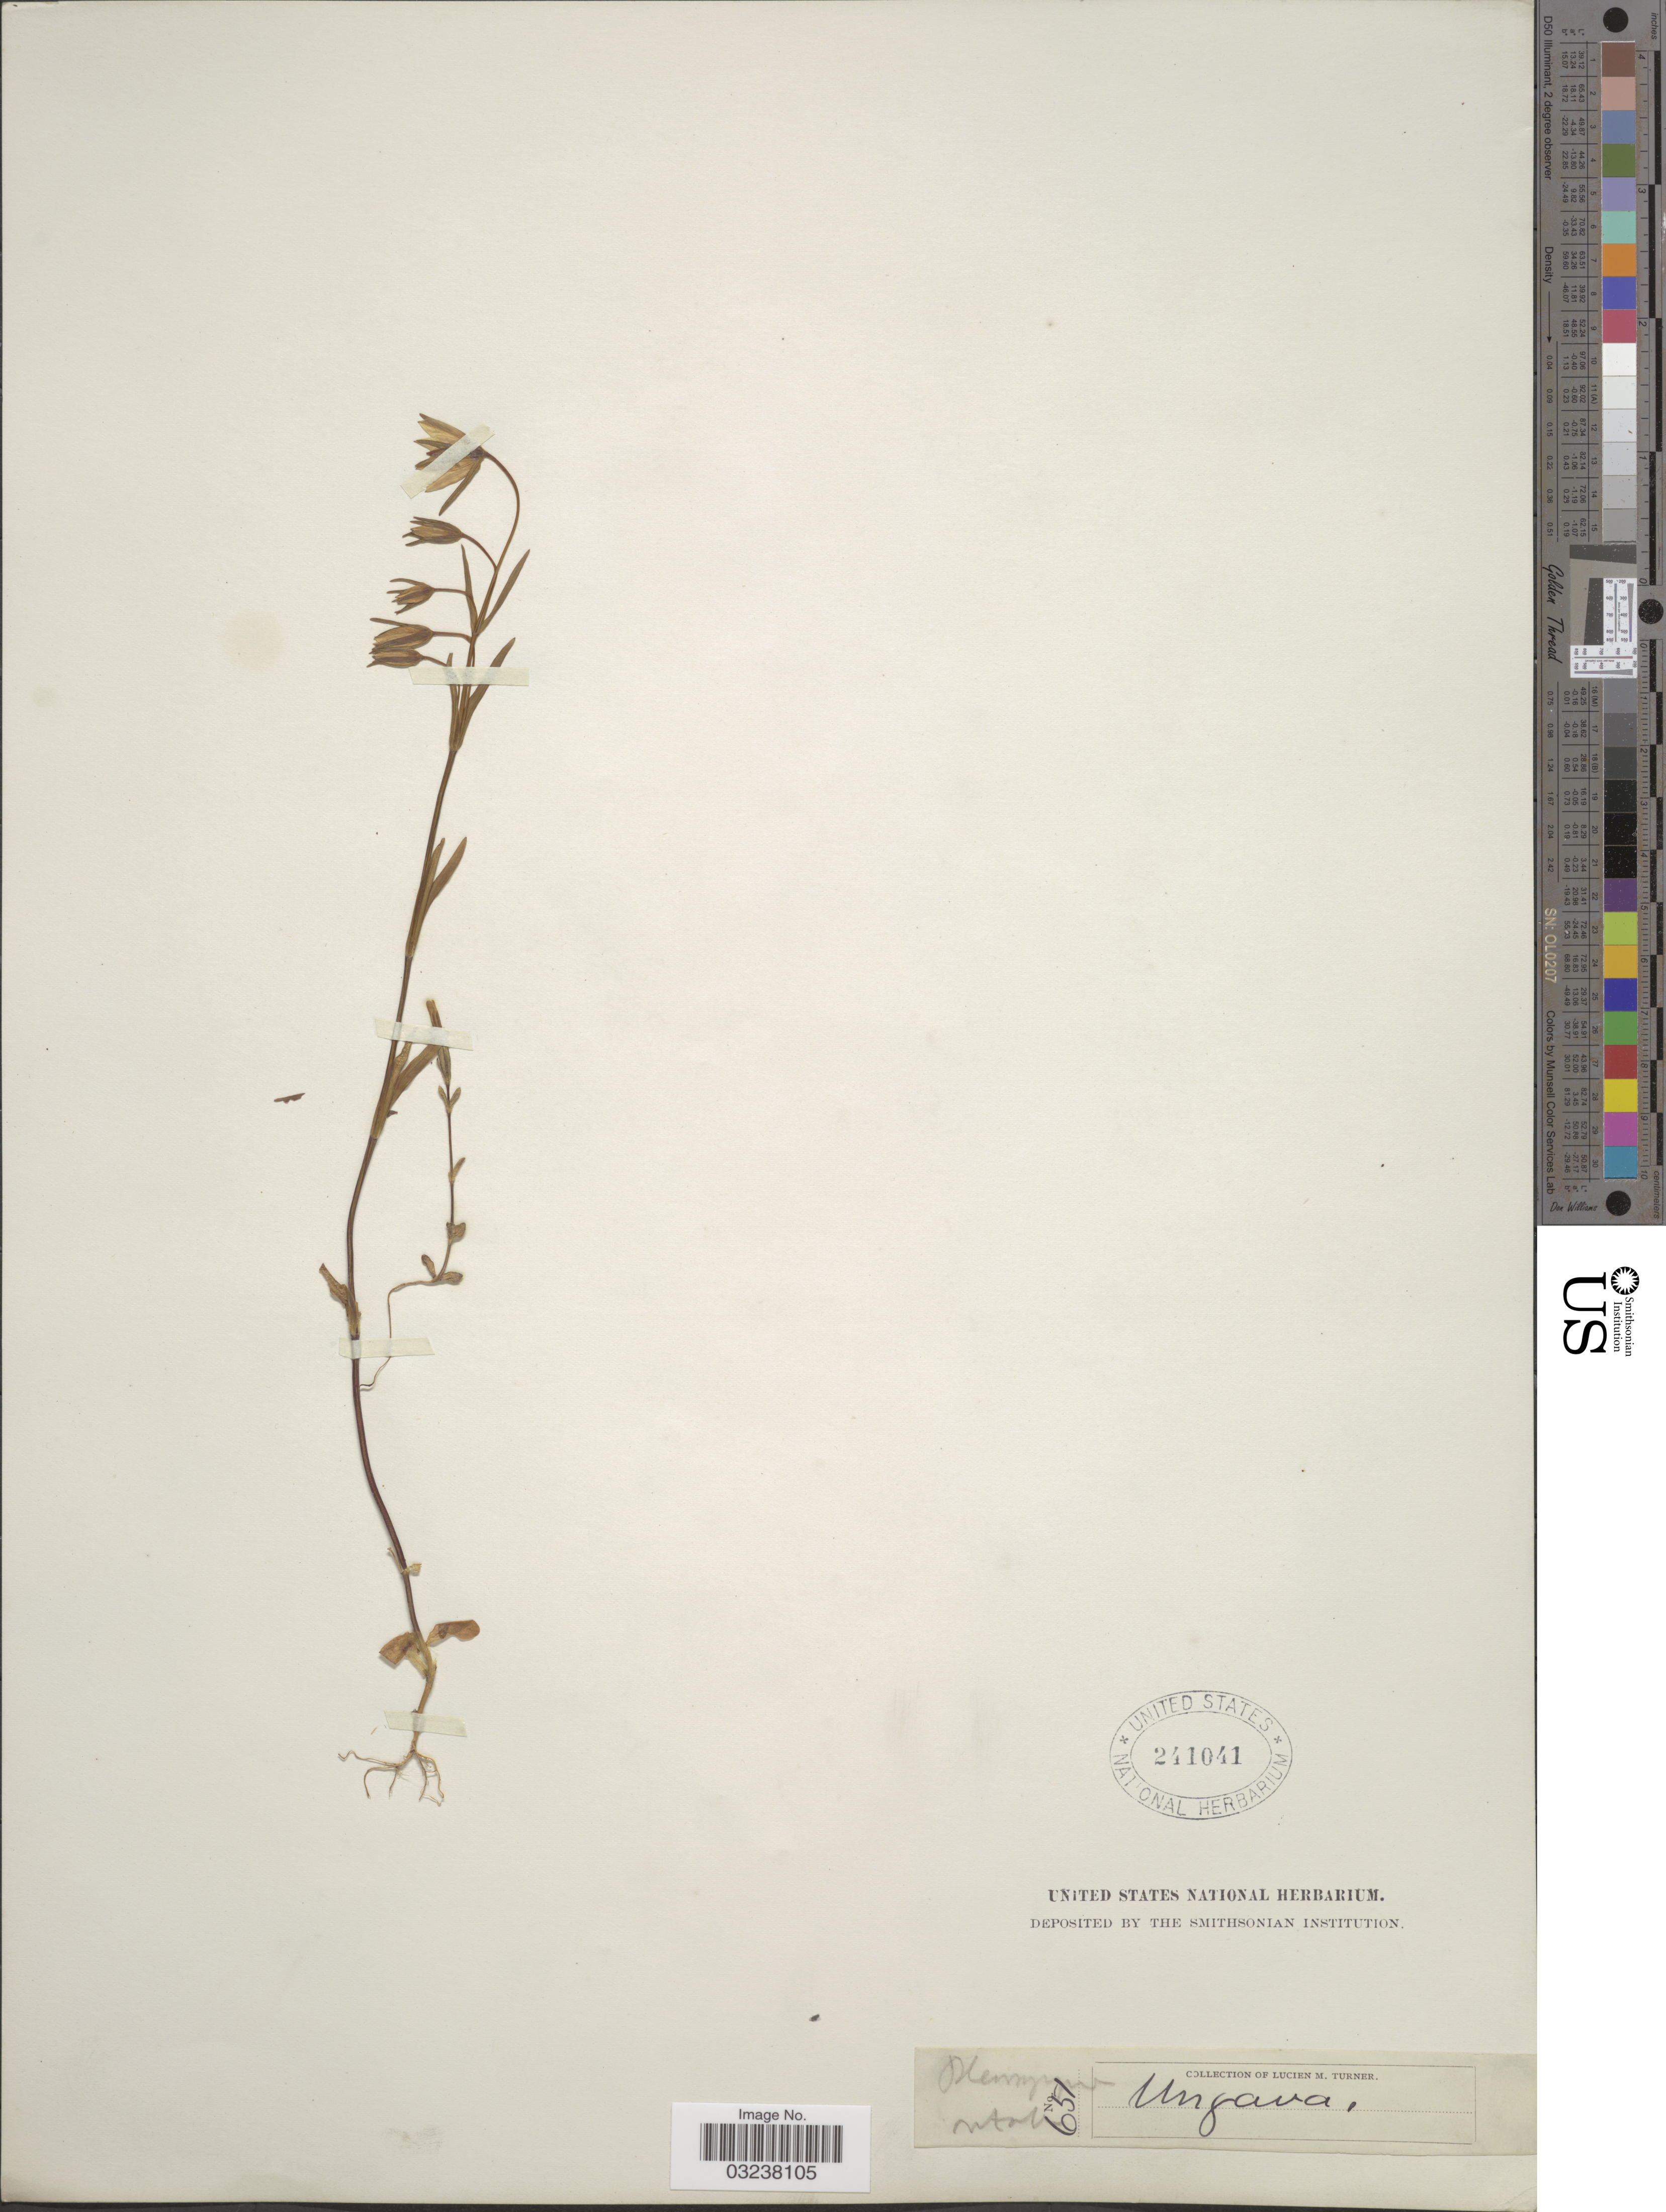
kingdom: Plantae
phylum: Tracheophyta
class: Magnoliopsida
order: Gentianales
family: Gentianaceae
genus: Lomatogonium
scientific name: Lomatogonium rotatum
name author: (L.) Fr.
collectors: L. M. Turner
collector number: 541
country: United States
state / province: Utah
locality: Ungava.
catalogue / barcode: US 241041